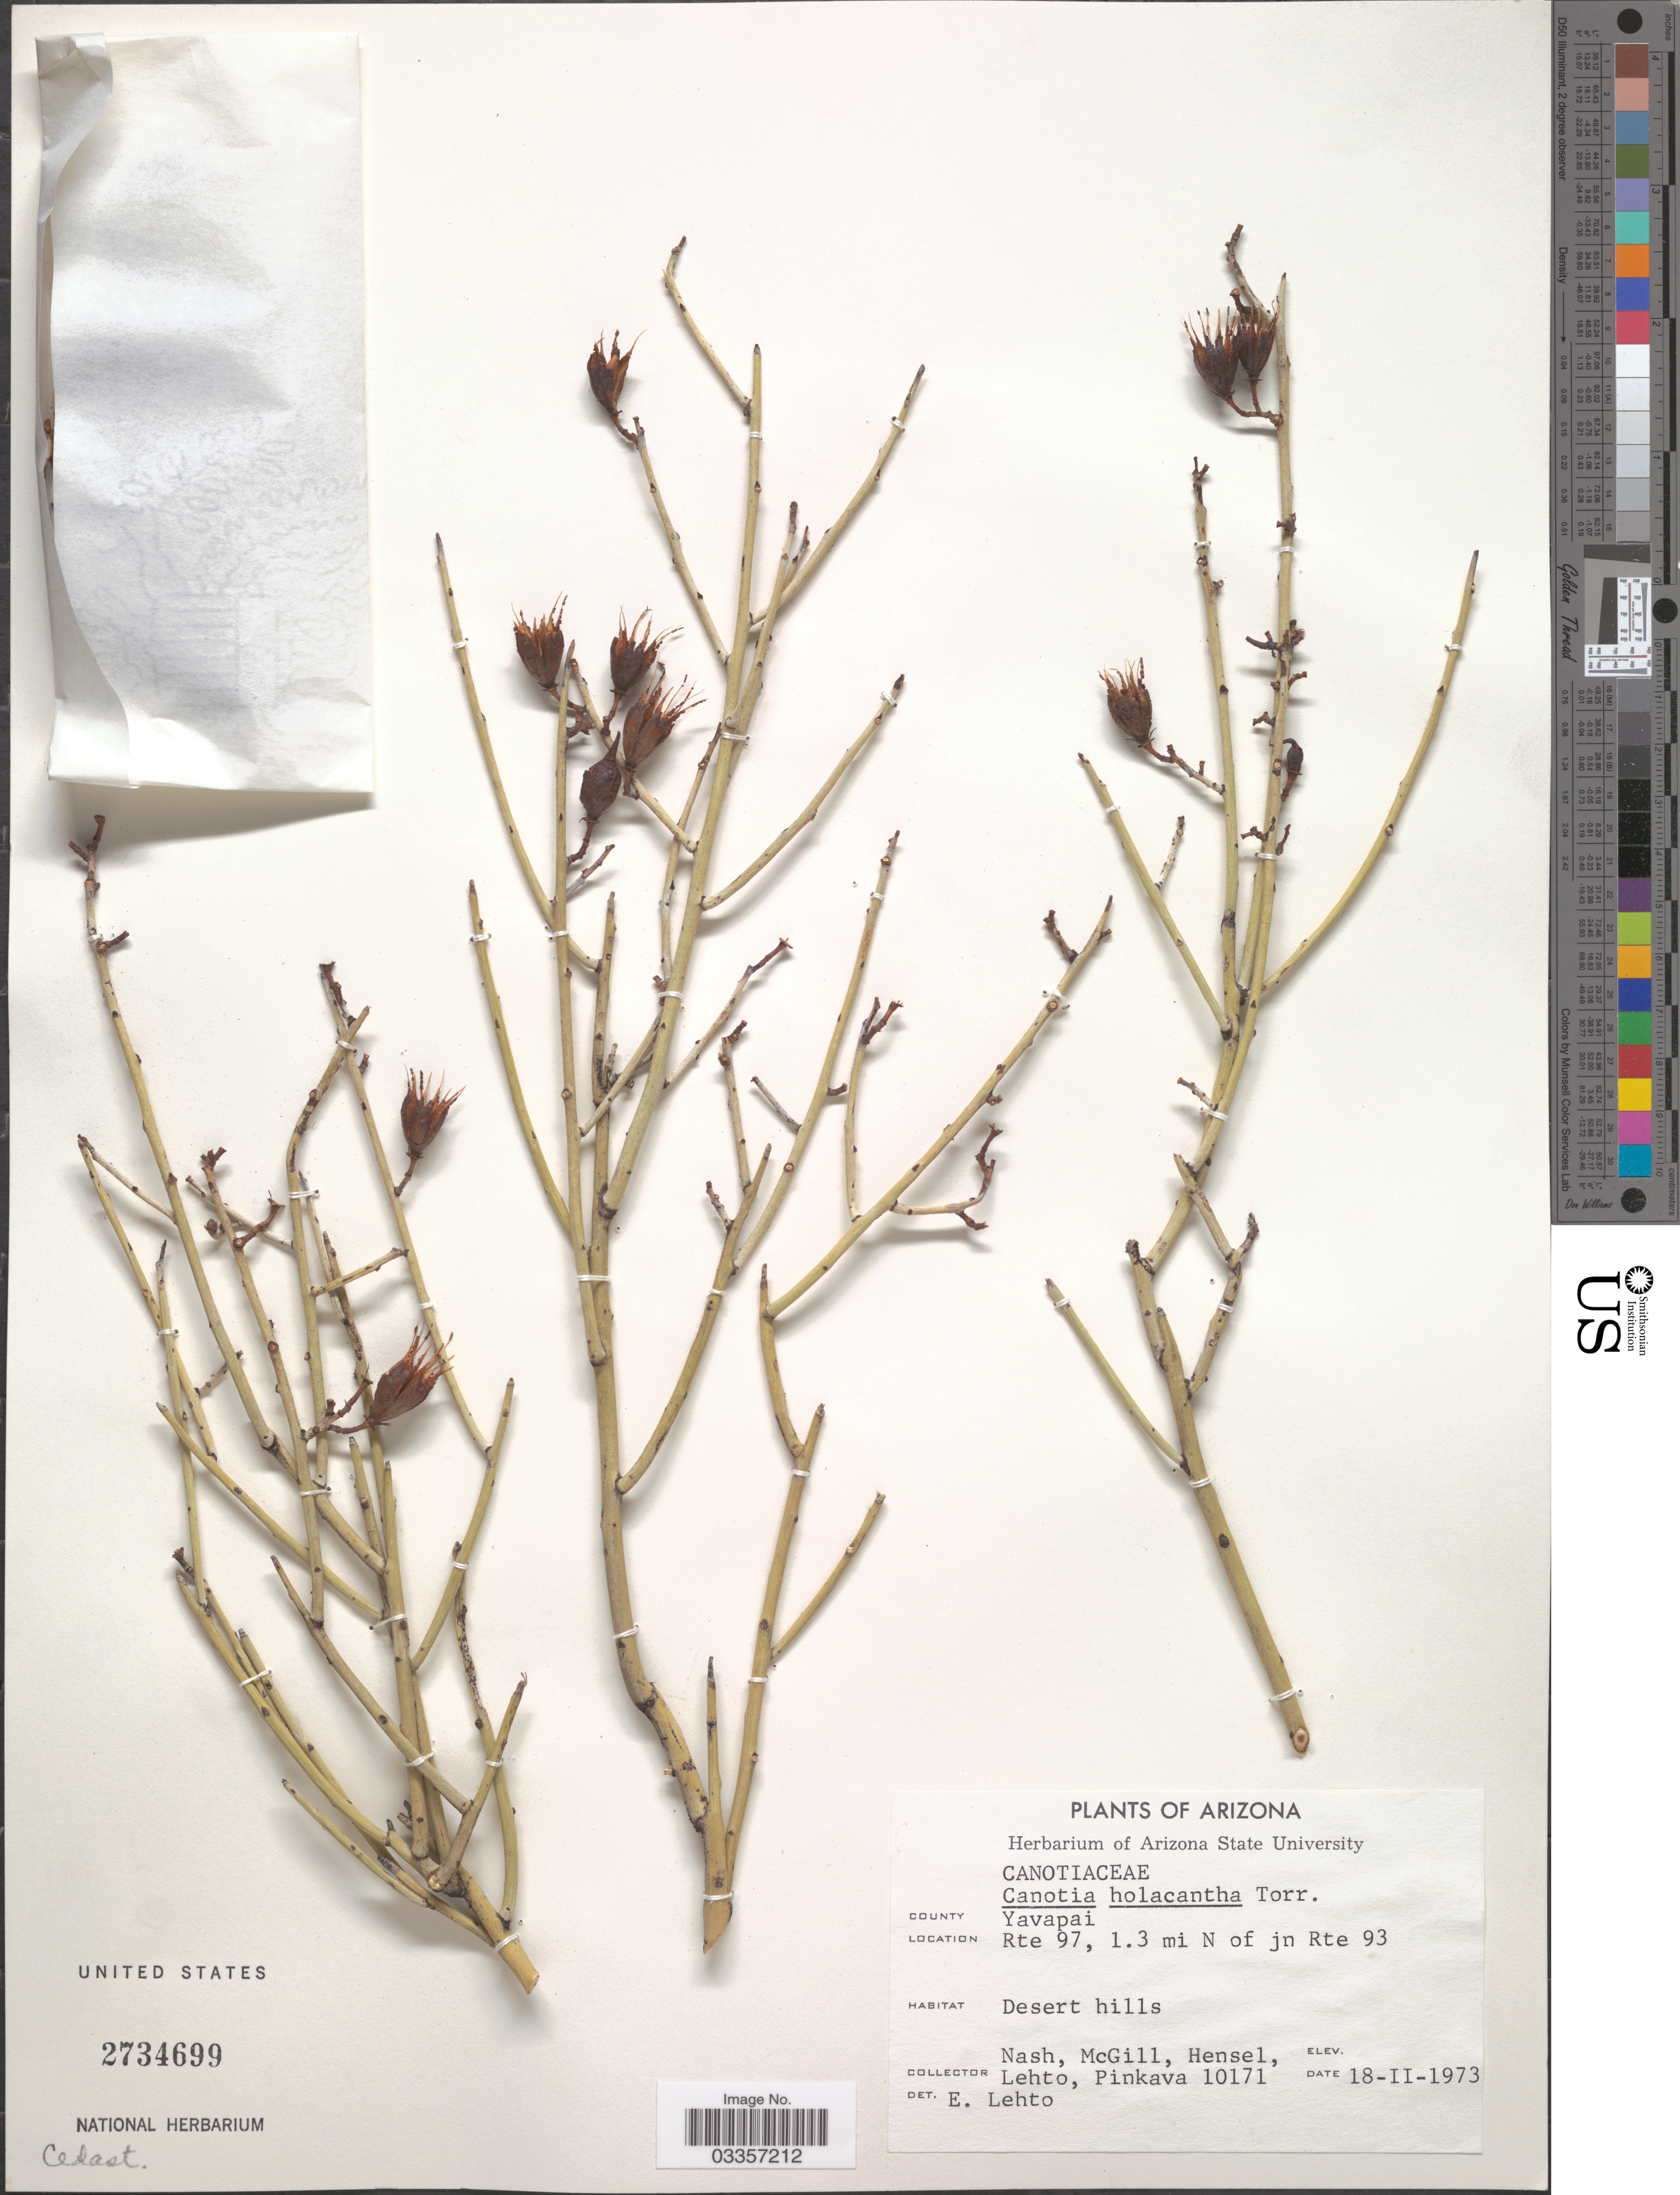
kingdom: Plantae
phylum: Tracheophyta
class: Magnoliopsida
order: Celastrales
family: Celastraceae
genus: Canotia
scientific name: Canotia holacantha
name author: Torr.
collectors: -- Nash, -. McGill, -. Hensel, -. Lehto & -. Pinkava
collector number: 10171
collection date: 1973-02-18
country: United States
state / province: Arizona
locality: County Yavapai, Rte 97, 1.3 mi N of jn Rte 93, Desert hills.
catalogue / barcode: US 2734699